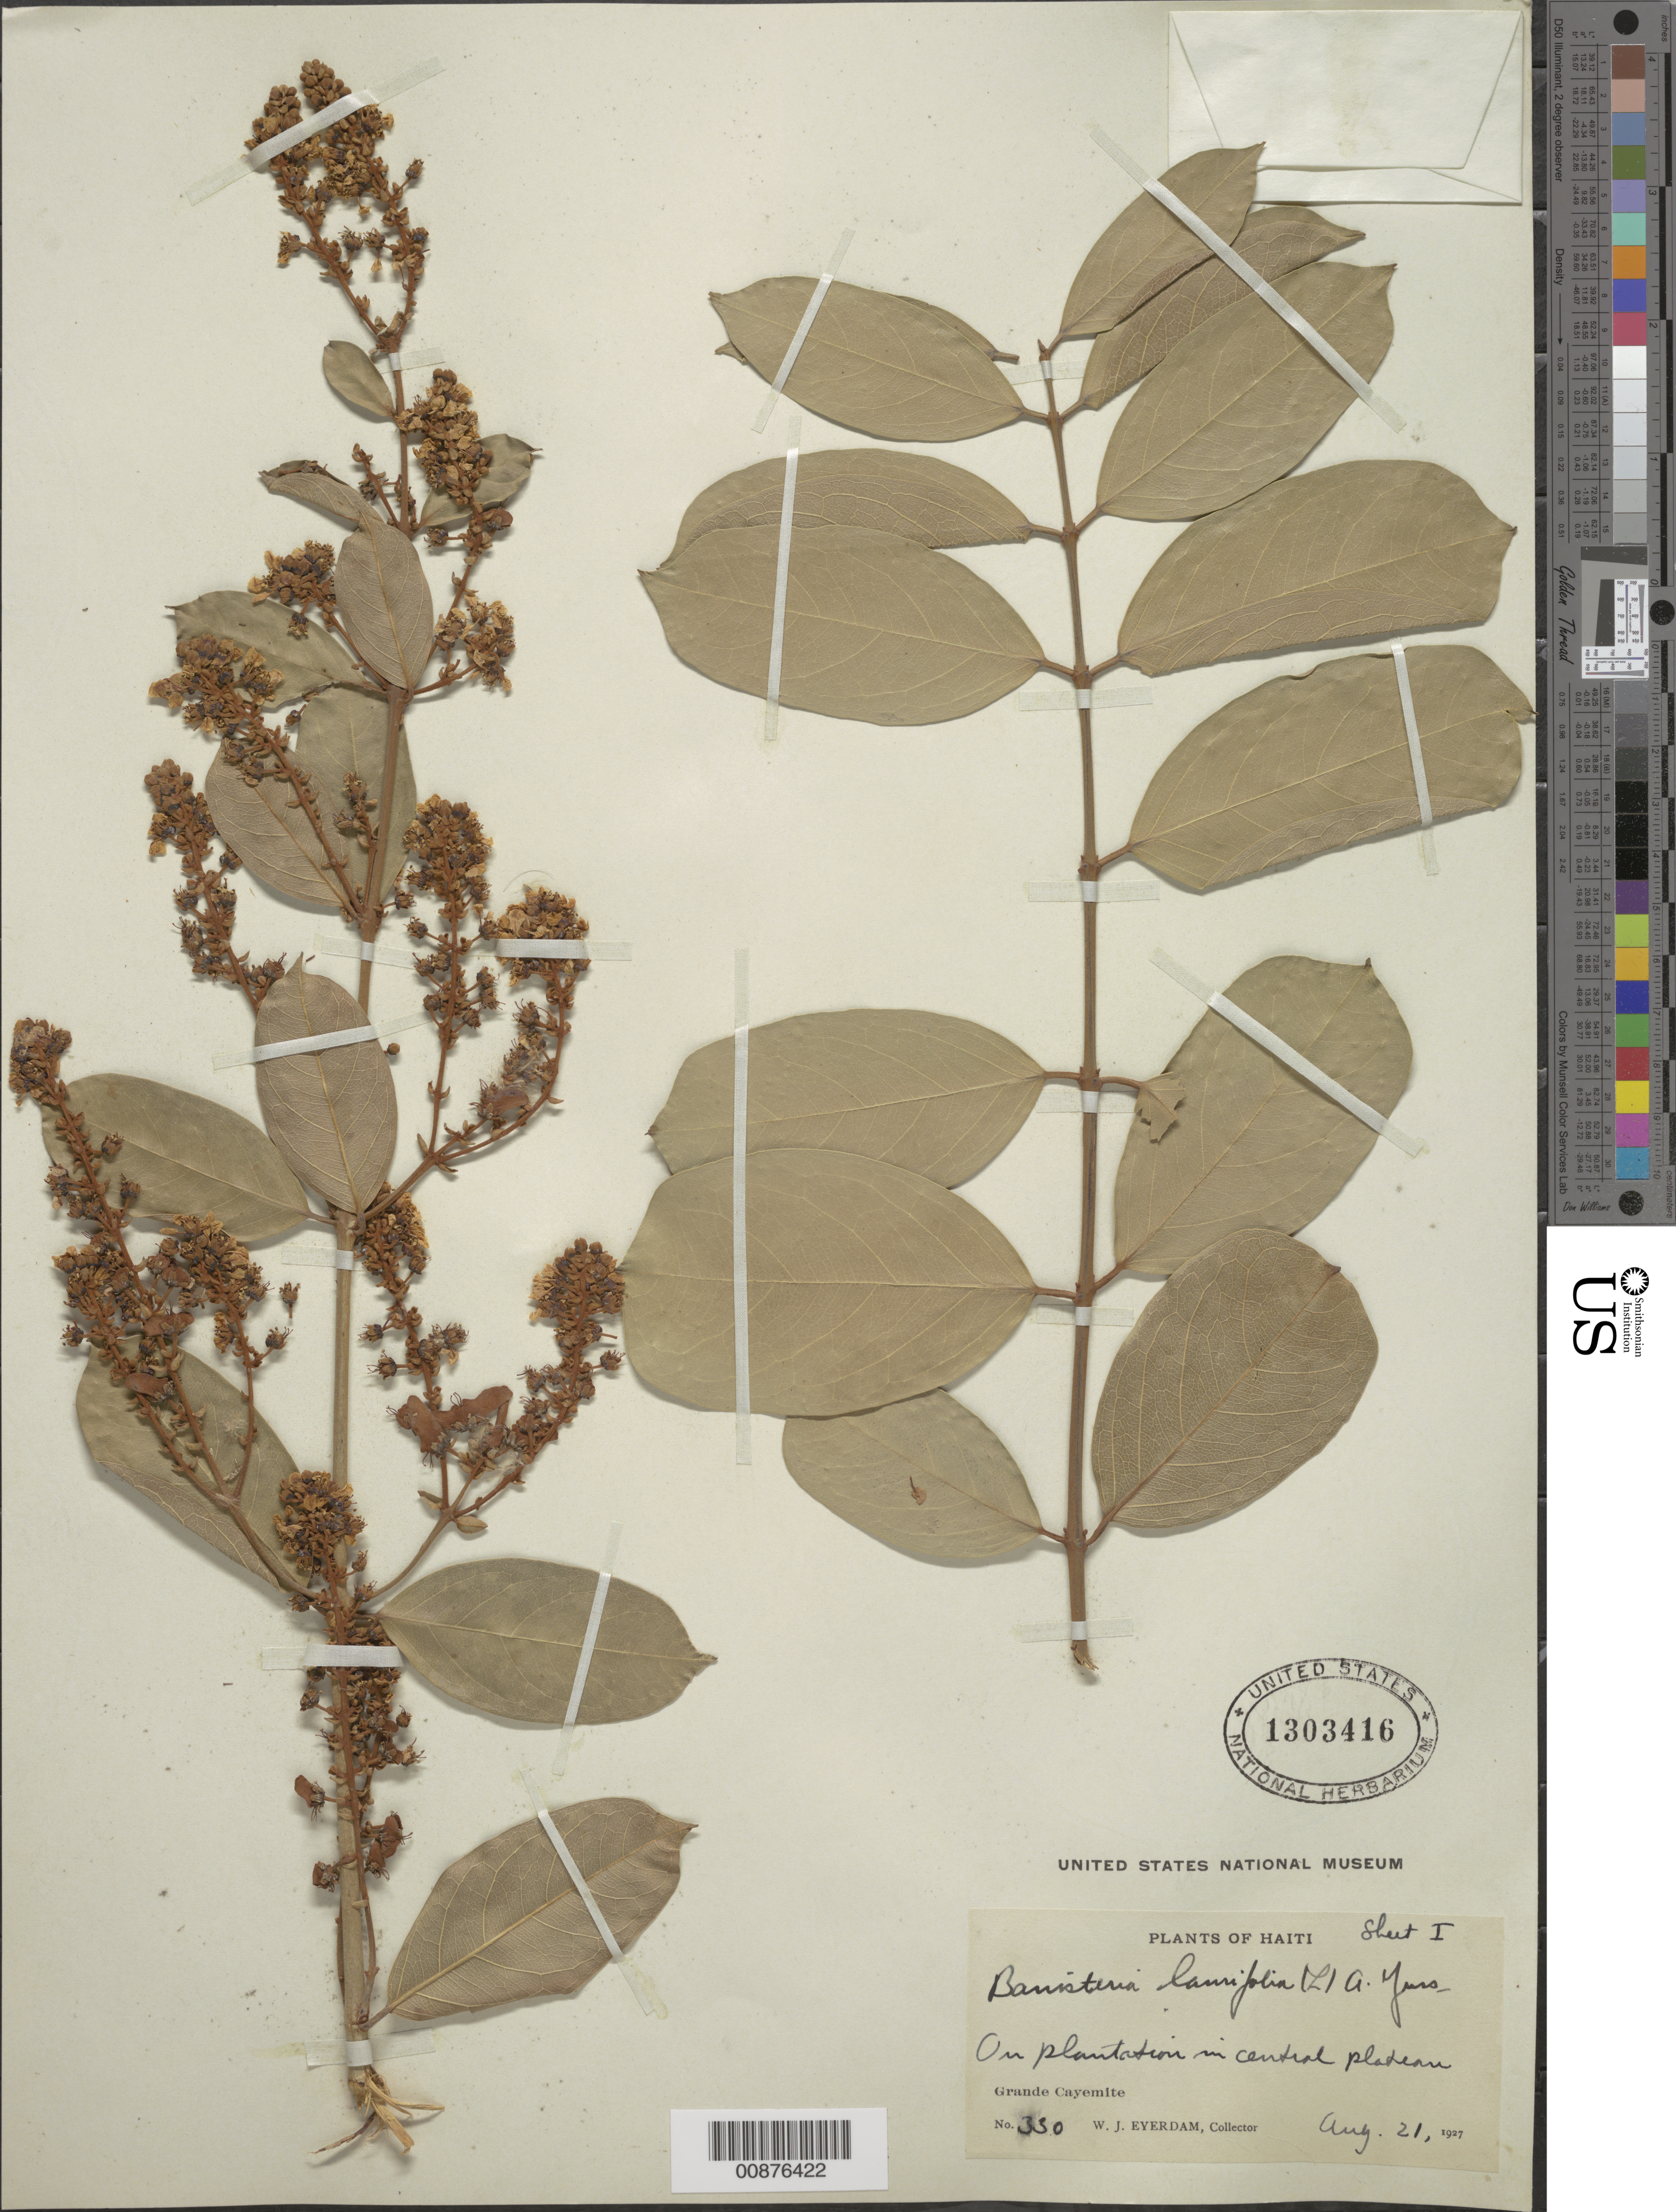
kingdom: Plantae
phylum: Tracheophyta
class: Magnoliopsida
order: Malpighiales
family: Malpighiaceae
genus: Heteropterys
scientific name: Heteropterys laurifolia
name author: (L.) A. Juss.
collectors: W. J. Eyerdam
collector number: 330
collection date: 1927-08-21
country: Haiti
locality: On plantation in central plateau. Grande Cayemite.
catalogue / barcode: US 1303416